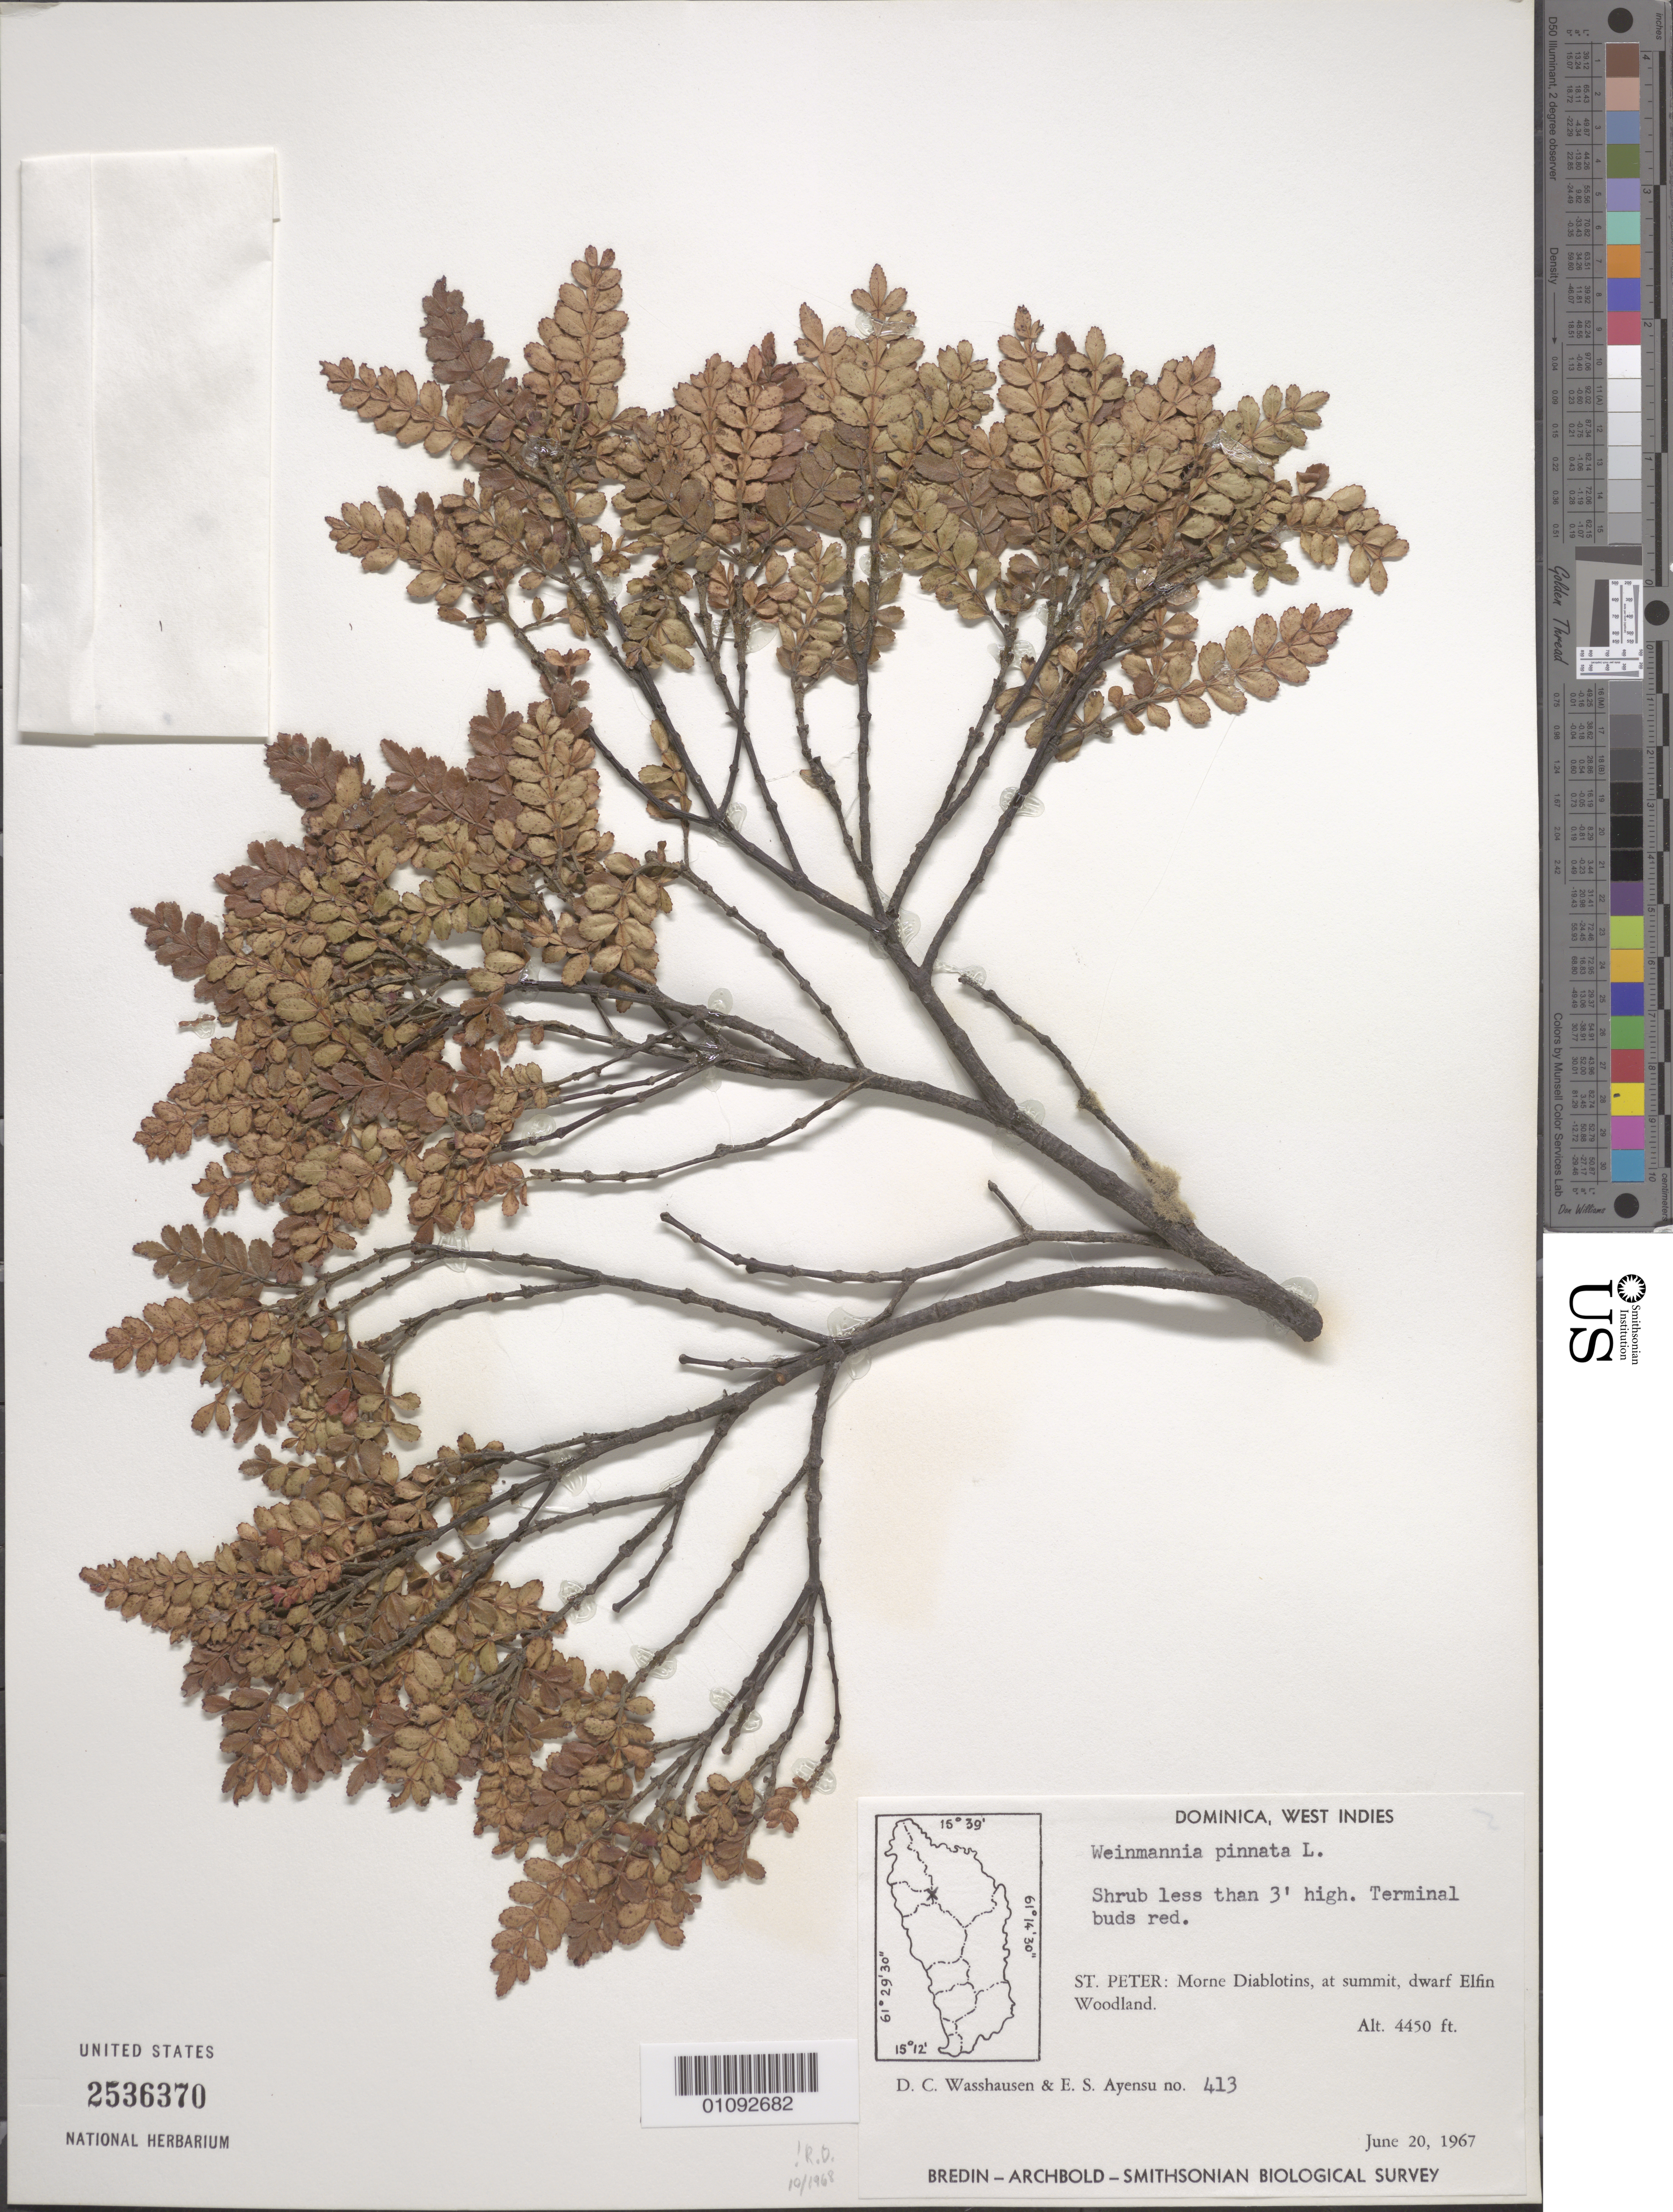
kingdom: Plantae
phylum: Tracheophyta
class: Magnoliopsida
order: Oxalidales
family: Cunoniaceae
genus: Weinmannia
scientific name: Weinmannia pinnata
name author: L.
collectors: D. C. Wasshausen & E. S. Ayensu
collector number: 413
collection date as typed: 20 Jun 1967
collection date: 1967-06-20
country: Dominica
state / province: St. Andrew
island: Dominica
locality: Morne Diablotins, at summit, dwarf Elfin Woodland.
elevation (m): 1356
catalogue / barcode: US 2536370